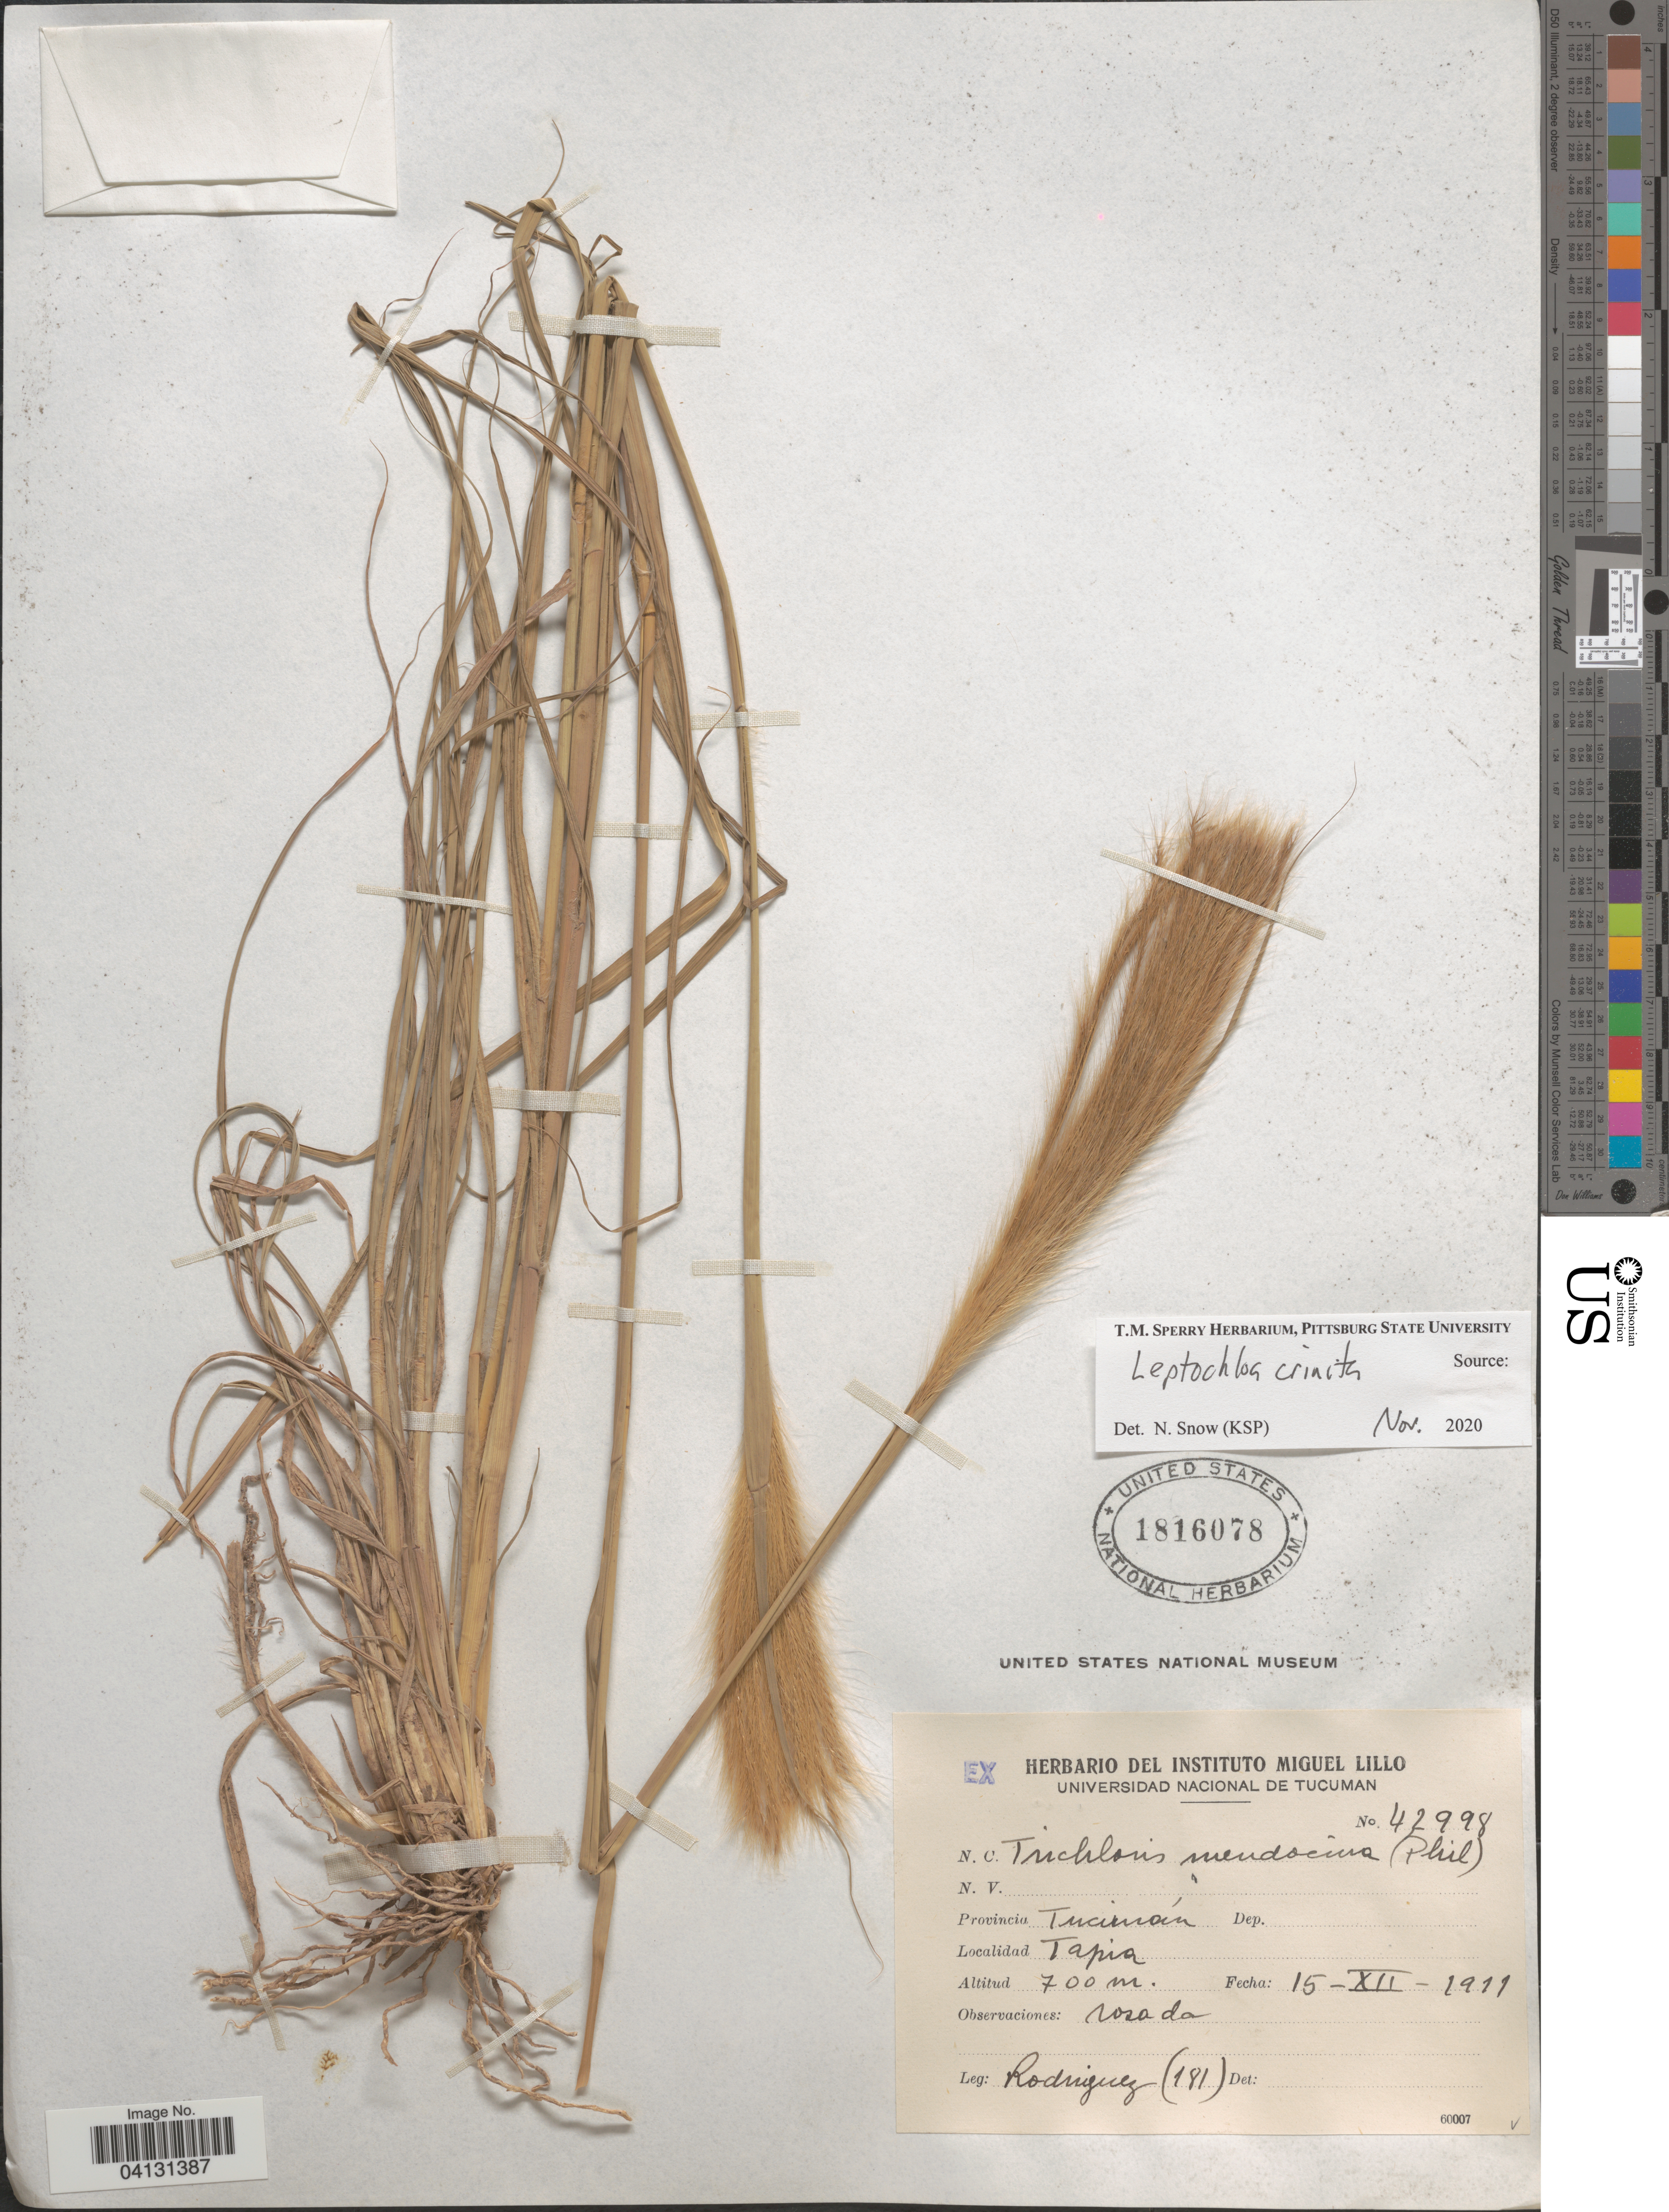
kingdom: Plantae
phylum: Tracheophyta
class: Liliopsida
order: Poales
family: Poaceae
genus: Leptochloa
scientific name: Leptochloa crinita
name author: (Lag.) P.M. Peterson & N. Snow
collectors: Rodriguez, --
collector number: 181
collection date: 1911-12-15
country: Argentina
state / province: Tucuman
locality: Tapia.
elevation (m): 700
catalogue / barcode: US 1816078